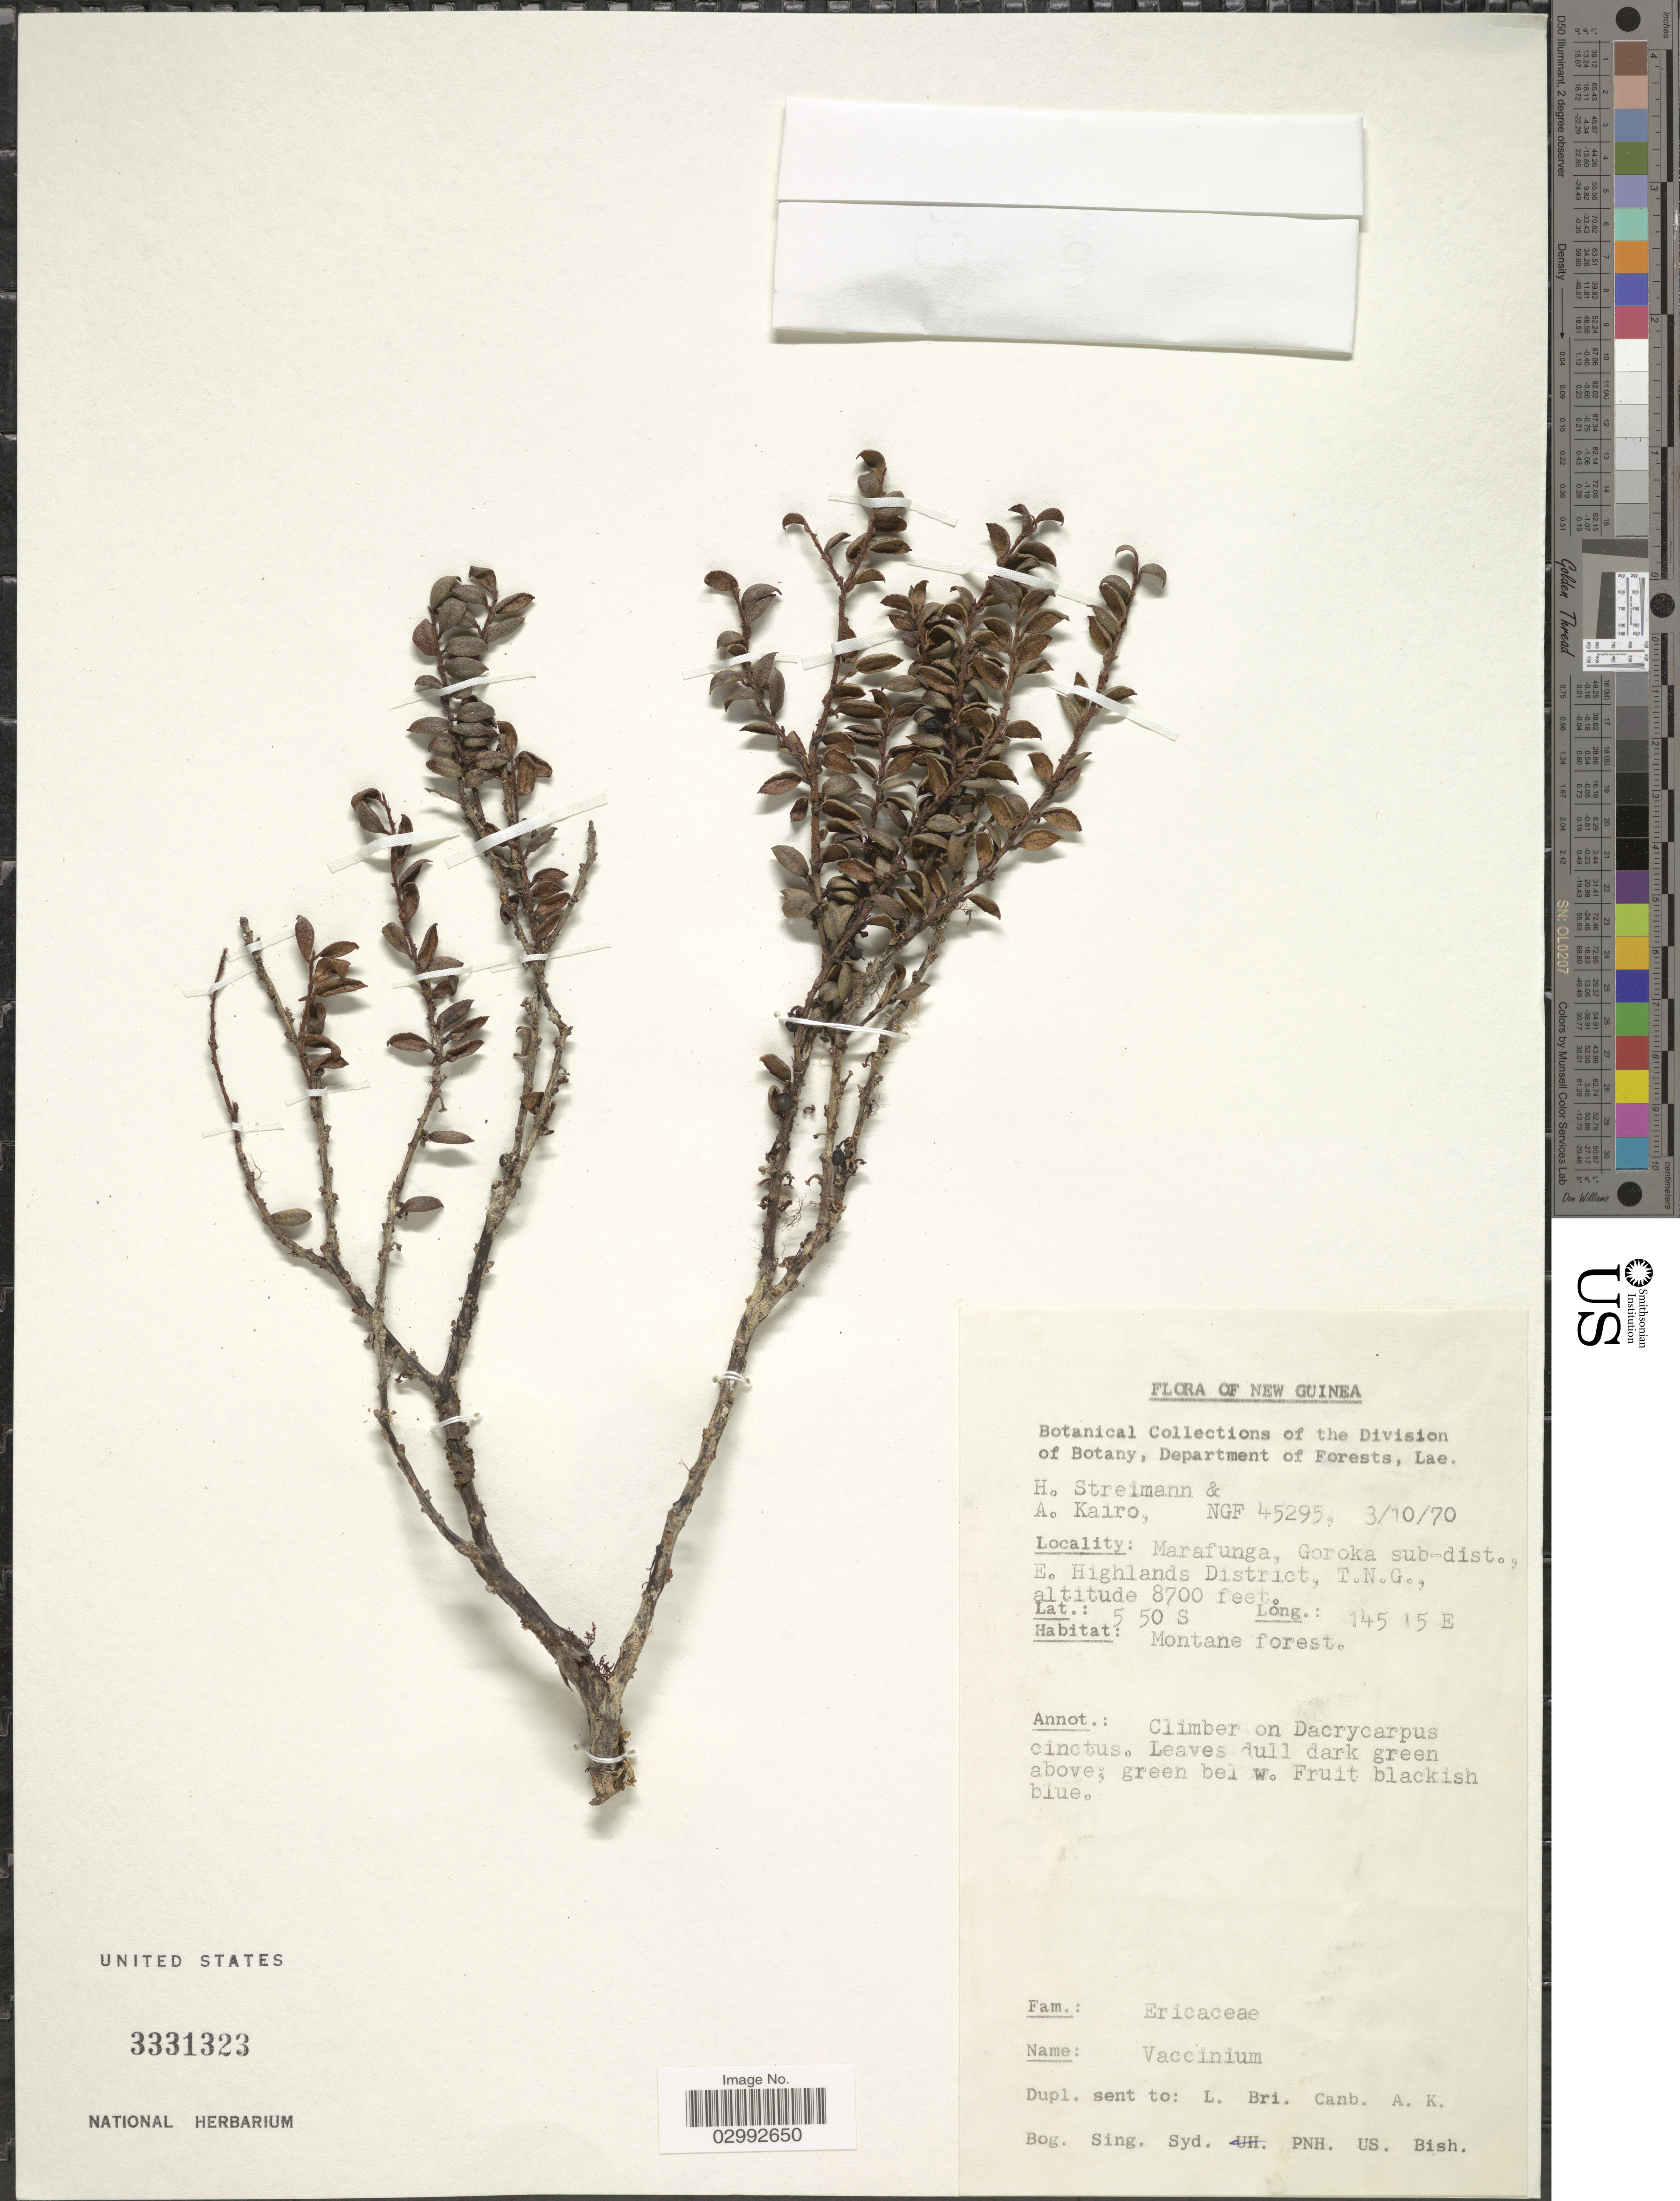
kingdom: Plantae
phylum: Tracheophyta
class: Magnoliopsida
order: Ericales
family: Ericaceae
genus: Gaultheria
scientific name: Gaultheria rupicola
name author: (Sleumer) Kron & P.W. Fritsch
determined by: Tamayo, Maverick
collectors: H. Streimann & A. Kairo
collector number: NGF 45295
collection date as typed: Transcribed d/m/y: 3/10/70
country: Papua New Guinea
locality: New Guinea, Marafunga, Goroka sub-dist., E. Highlands District, T.N.G.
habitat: Montane forest.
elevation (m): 2652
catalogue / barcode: US 3331323